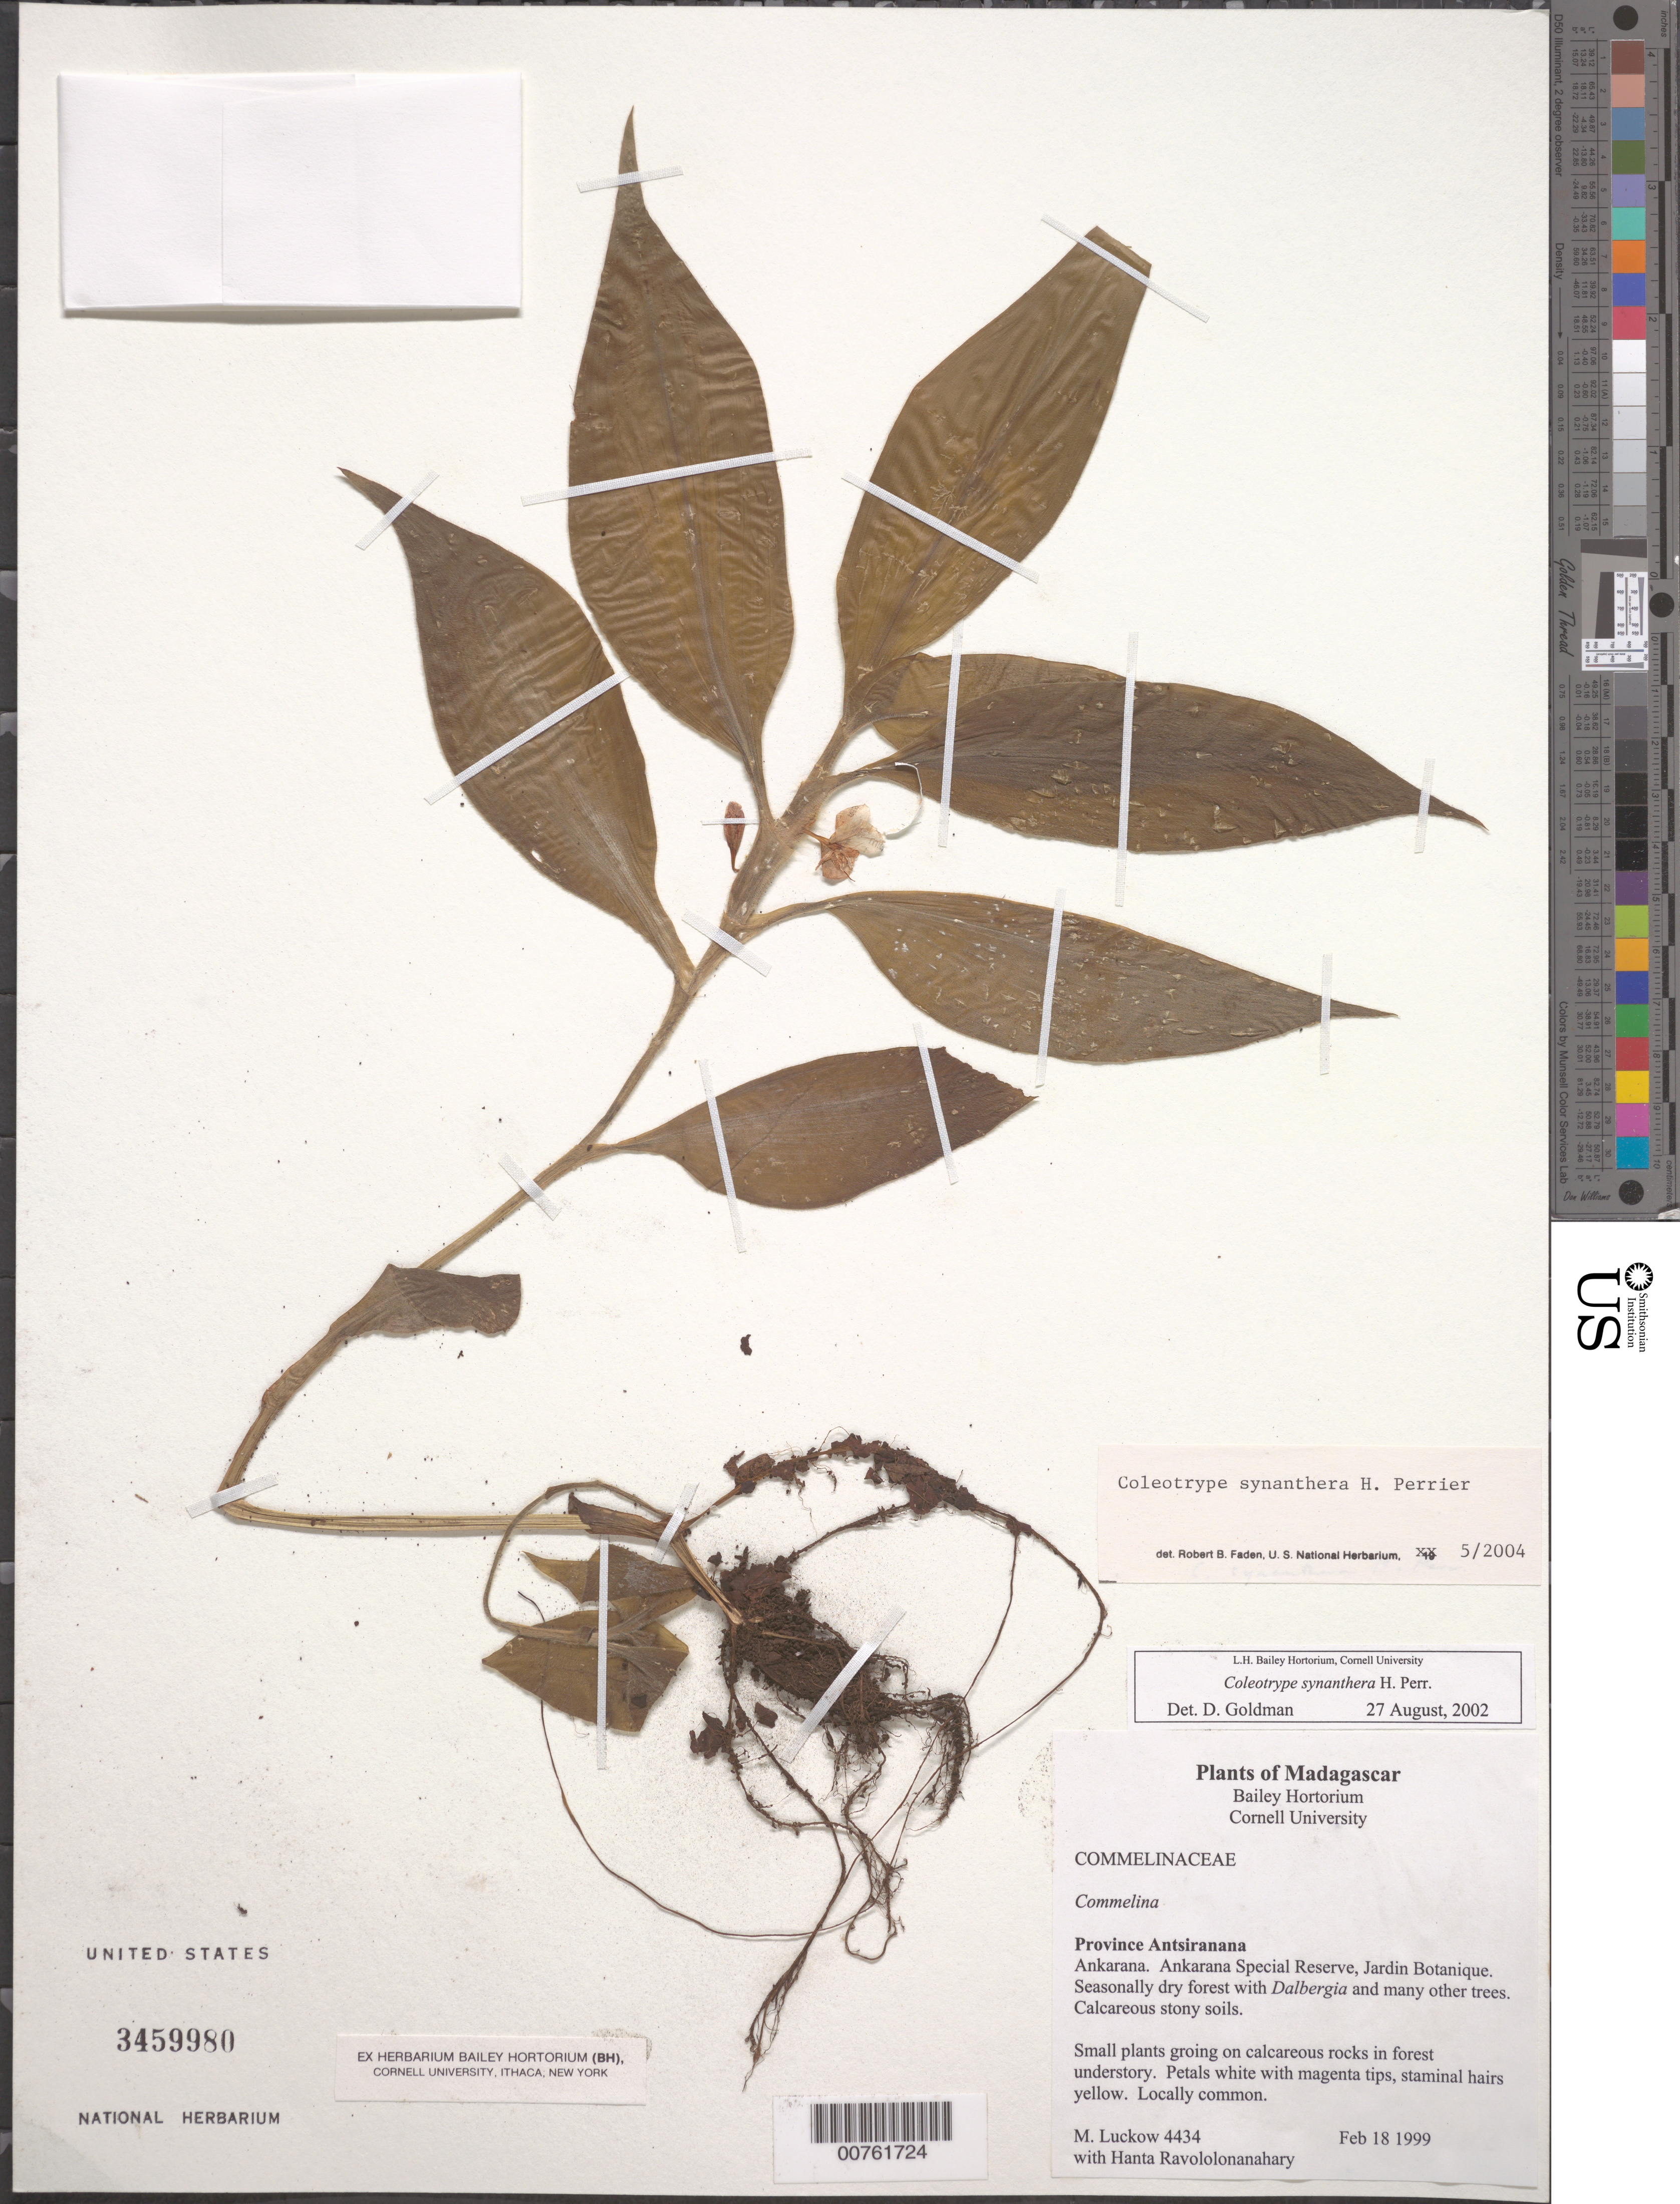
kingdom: Plantae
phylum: Tracheophyta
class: Liliopsida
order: Commelinales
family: Commelinaceae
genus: Coleotrype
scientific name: Coleotrype synanthera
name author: H. Perrier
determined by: Faden, Robert B., (US), Smithsonian Institution - National Museum of Natural History (UNITED STATES)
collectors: M. A. Luckow & H. Ravololonanahary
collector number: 4434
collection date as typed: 18 Feb 1999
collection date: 1999-02-18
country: Madagascar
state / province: Diana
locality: Ankarana. Ankarana Special Reserve, Jardin Botanique.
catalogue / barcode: US 3459980